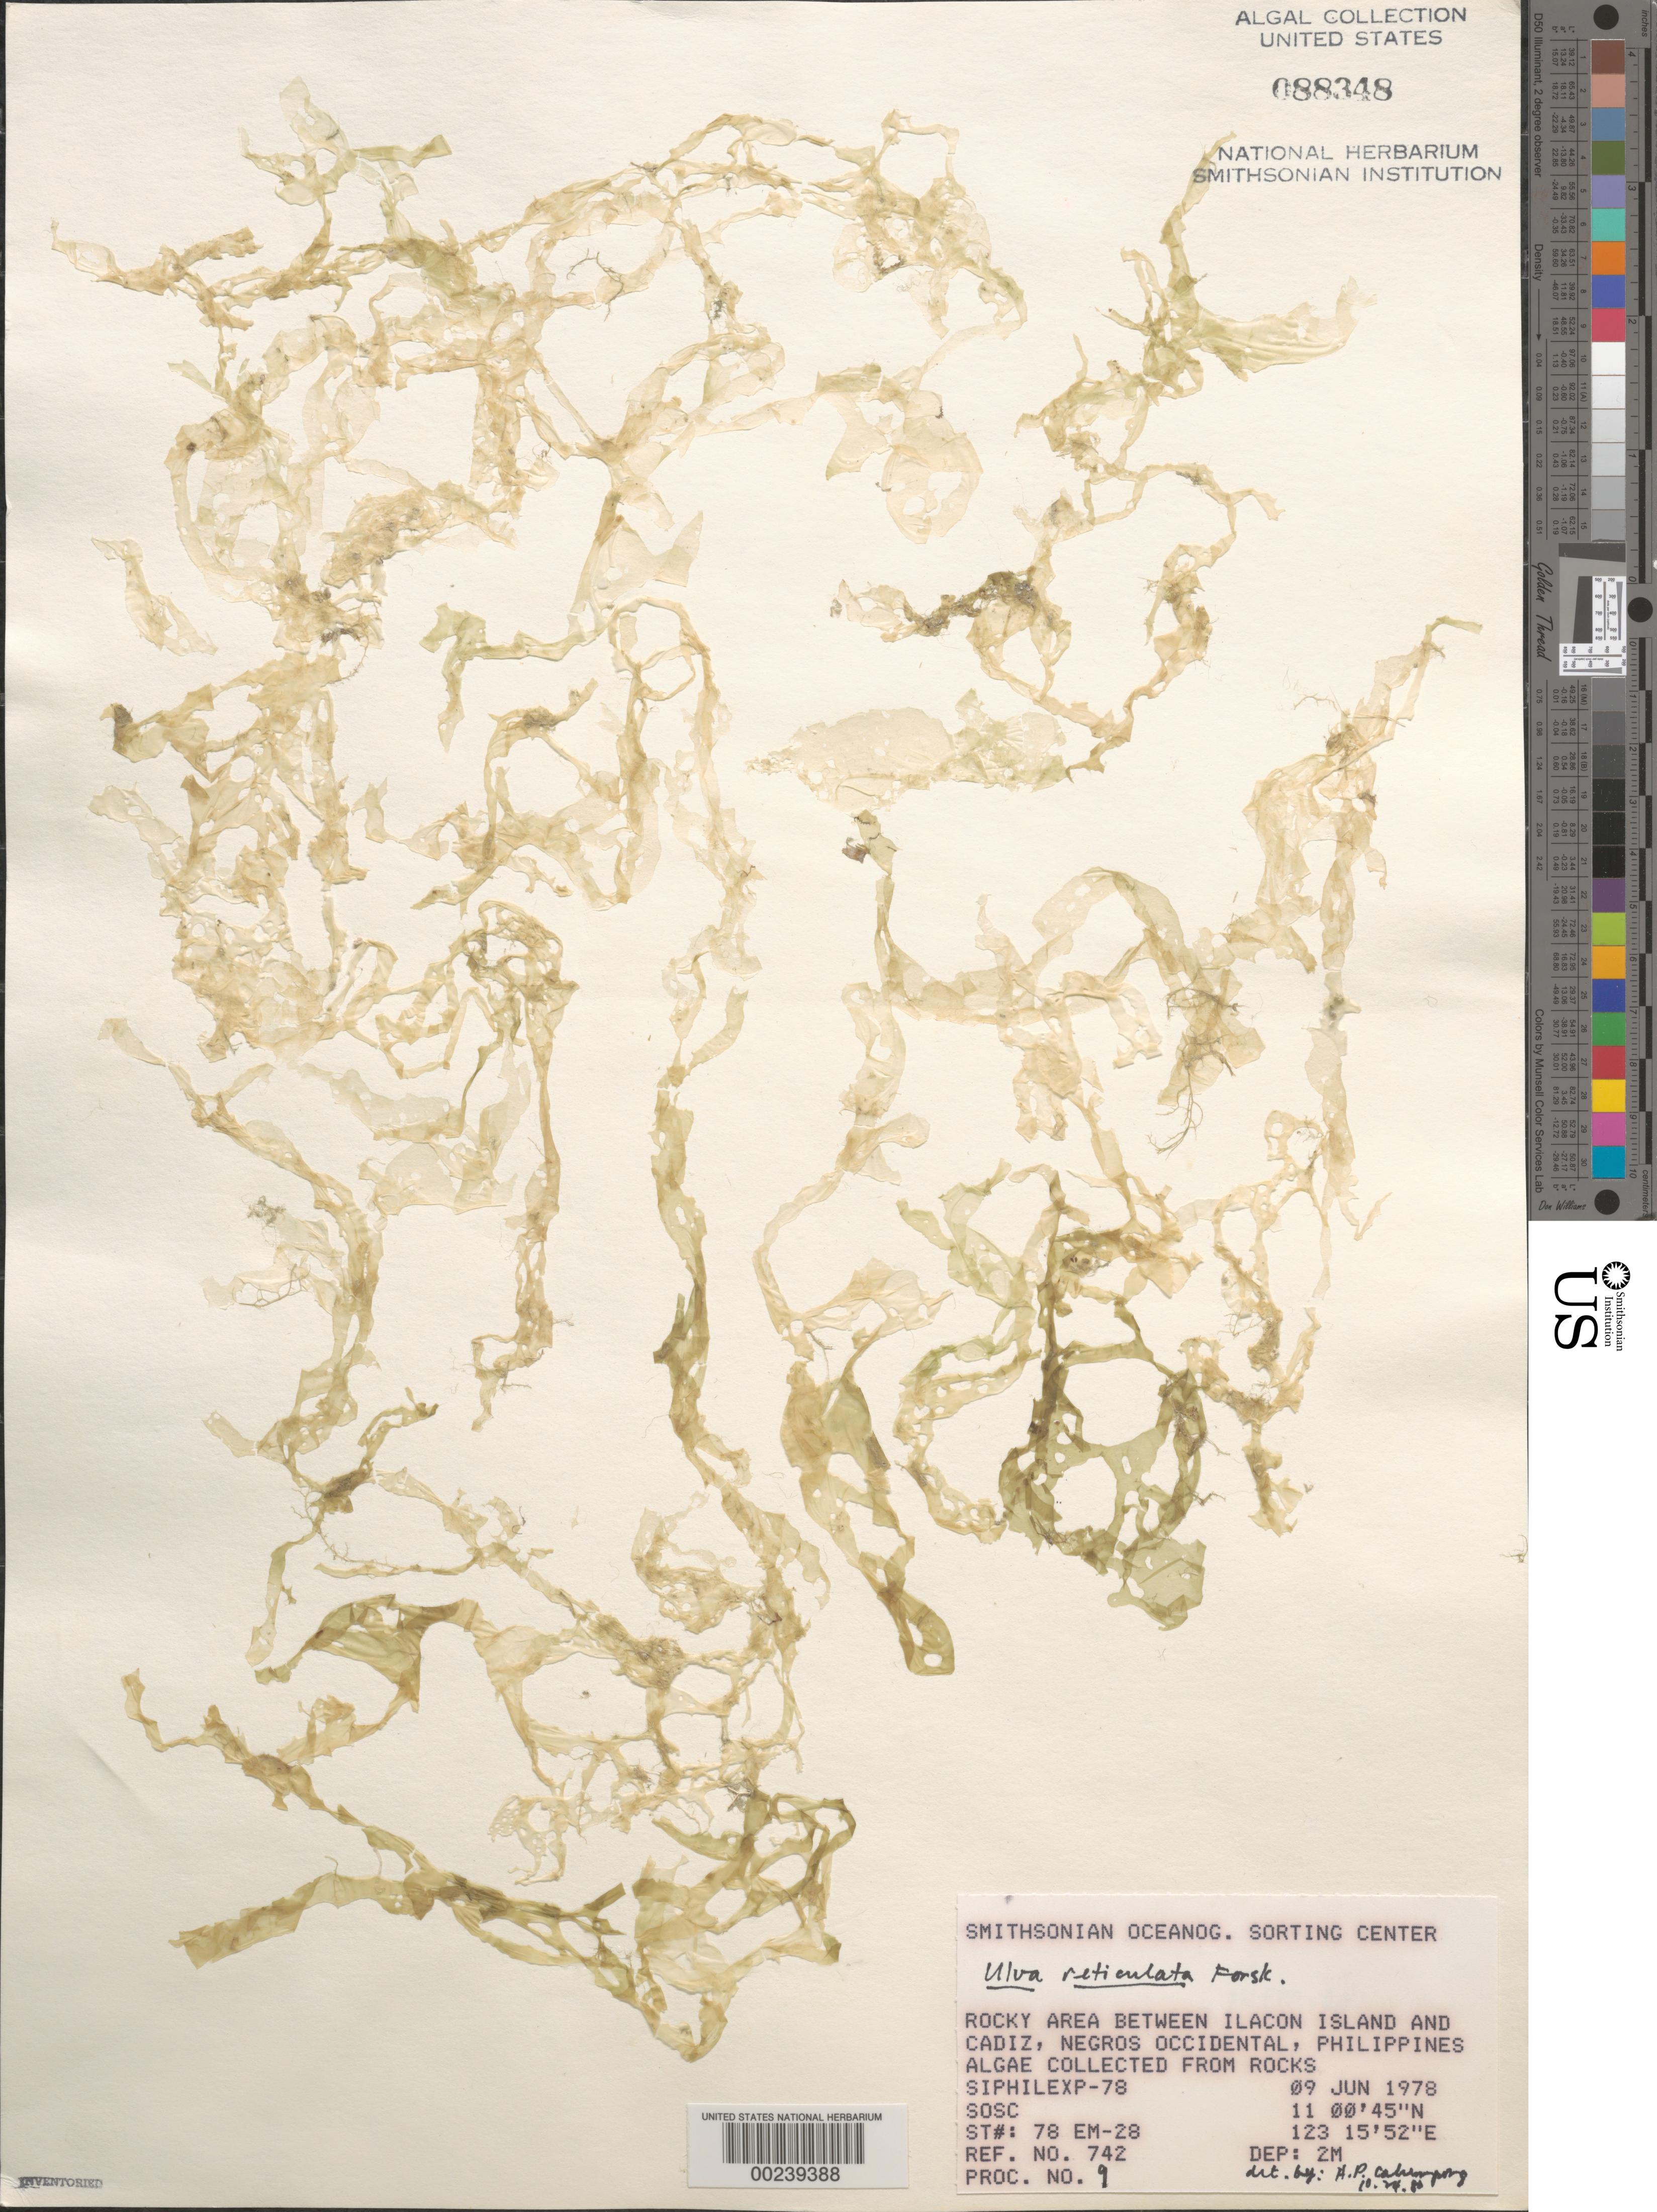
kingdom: Plantae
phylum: Chlorophyta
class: Ulvophyceae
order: Ulvales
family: Ulvaceae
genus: Ulva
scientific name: Ulva reticulata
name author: Forssk.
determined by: Calumpong, H. P.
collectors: SOSC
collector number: Station 78 Em-28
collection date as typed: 09 Jun 1978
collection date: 1978-06-09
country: Philippines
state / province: Western Visayas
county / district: Negros Occidental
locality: Between ilacaon island & cadiz, negros occidental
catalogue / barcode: US 88348